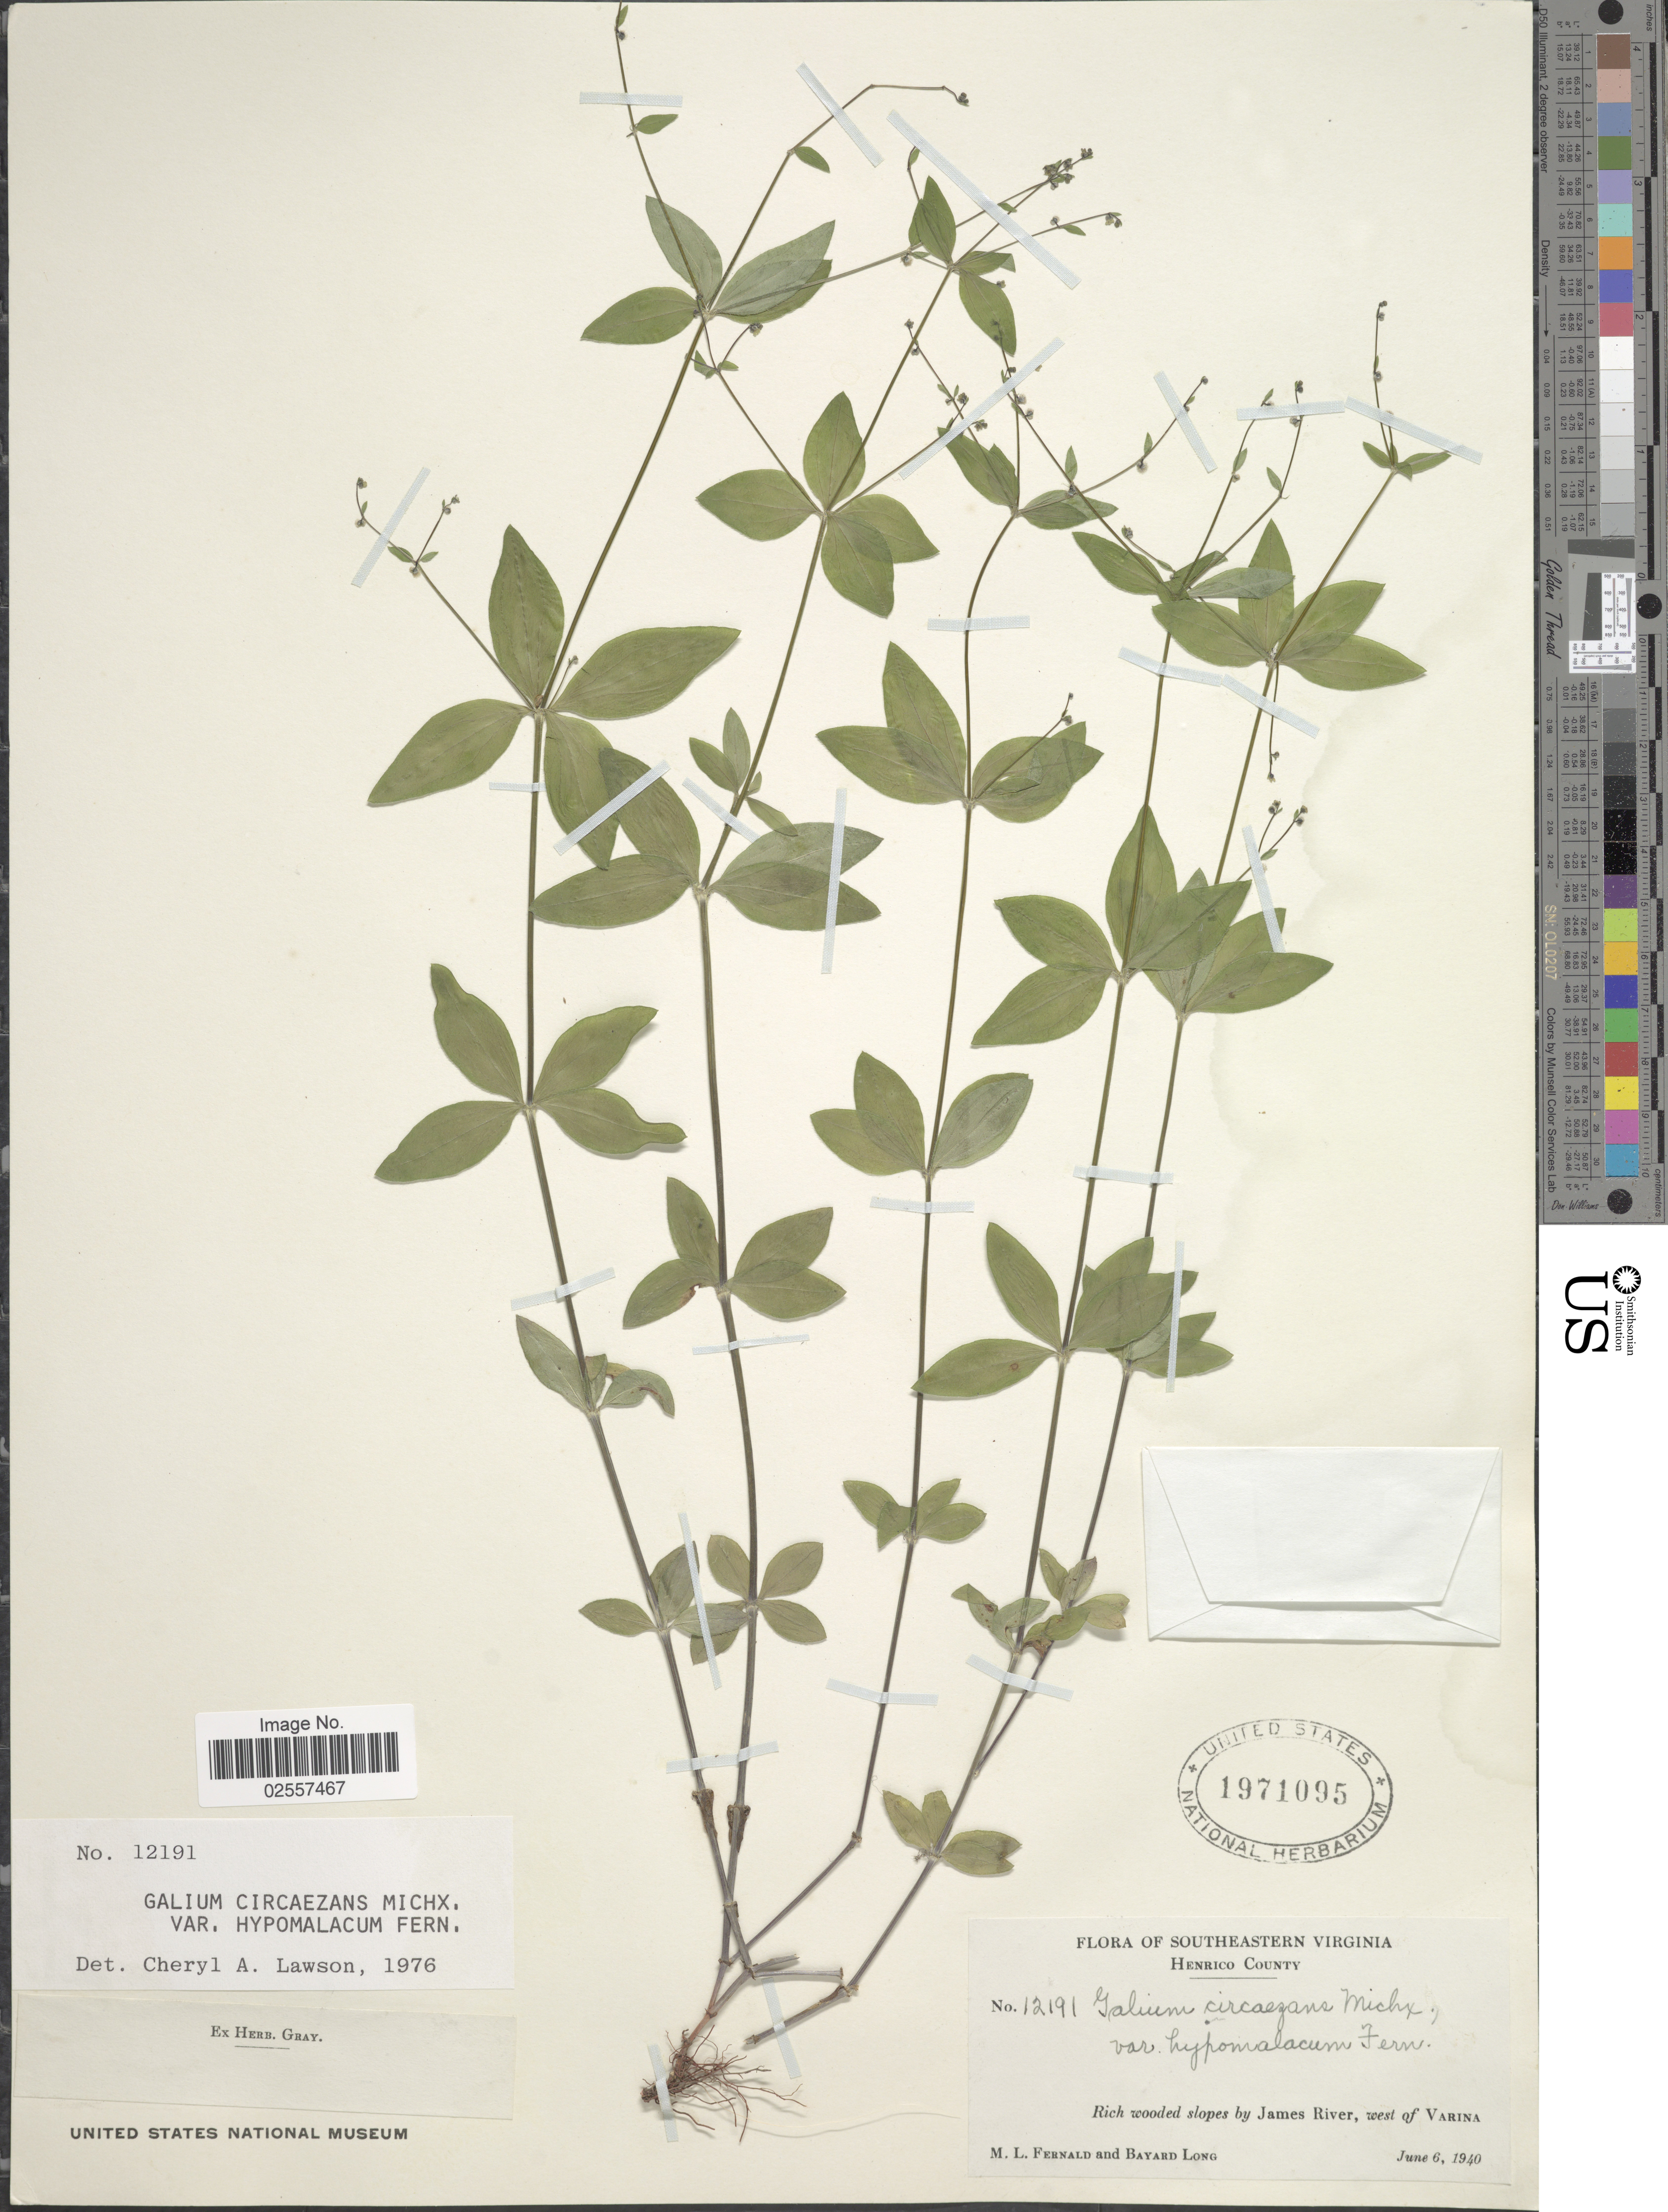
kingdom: Plantae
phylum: Tracheophyta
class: Magnoliopsida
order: Gentianales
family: Rubiaceae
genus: Galium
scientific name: Galium circaezans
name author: Michx.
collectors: M. L. Fernald & B. Long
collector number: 12191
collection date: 1940-06-06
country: United States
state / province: Virginia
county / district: Henrico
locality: Southeastern Virginia, Henrico County, Rich wooded slopes by James River, west of Varina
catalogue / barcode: US 1971095